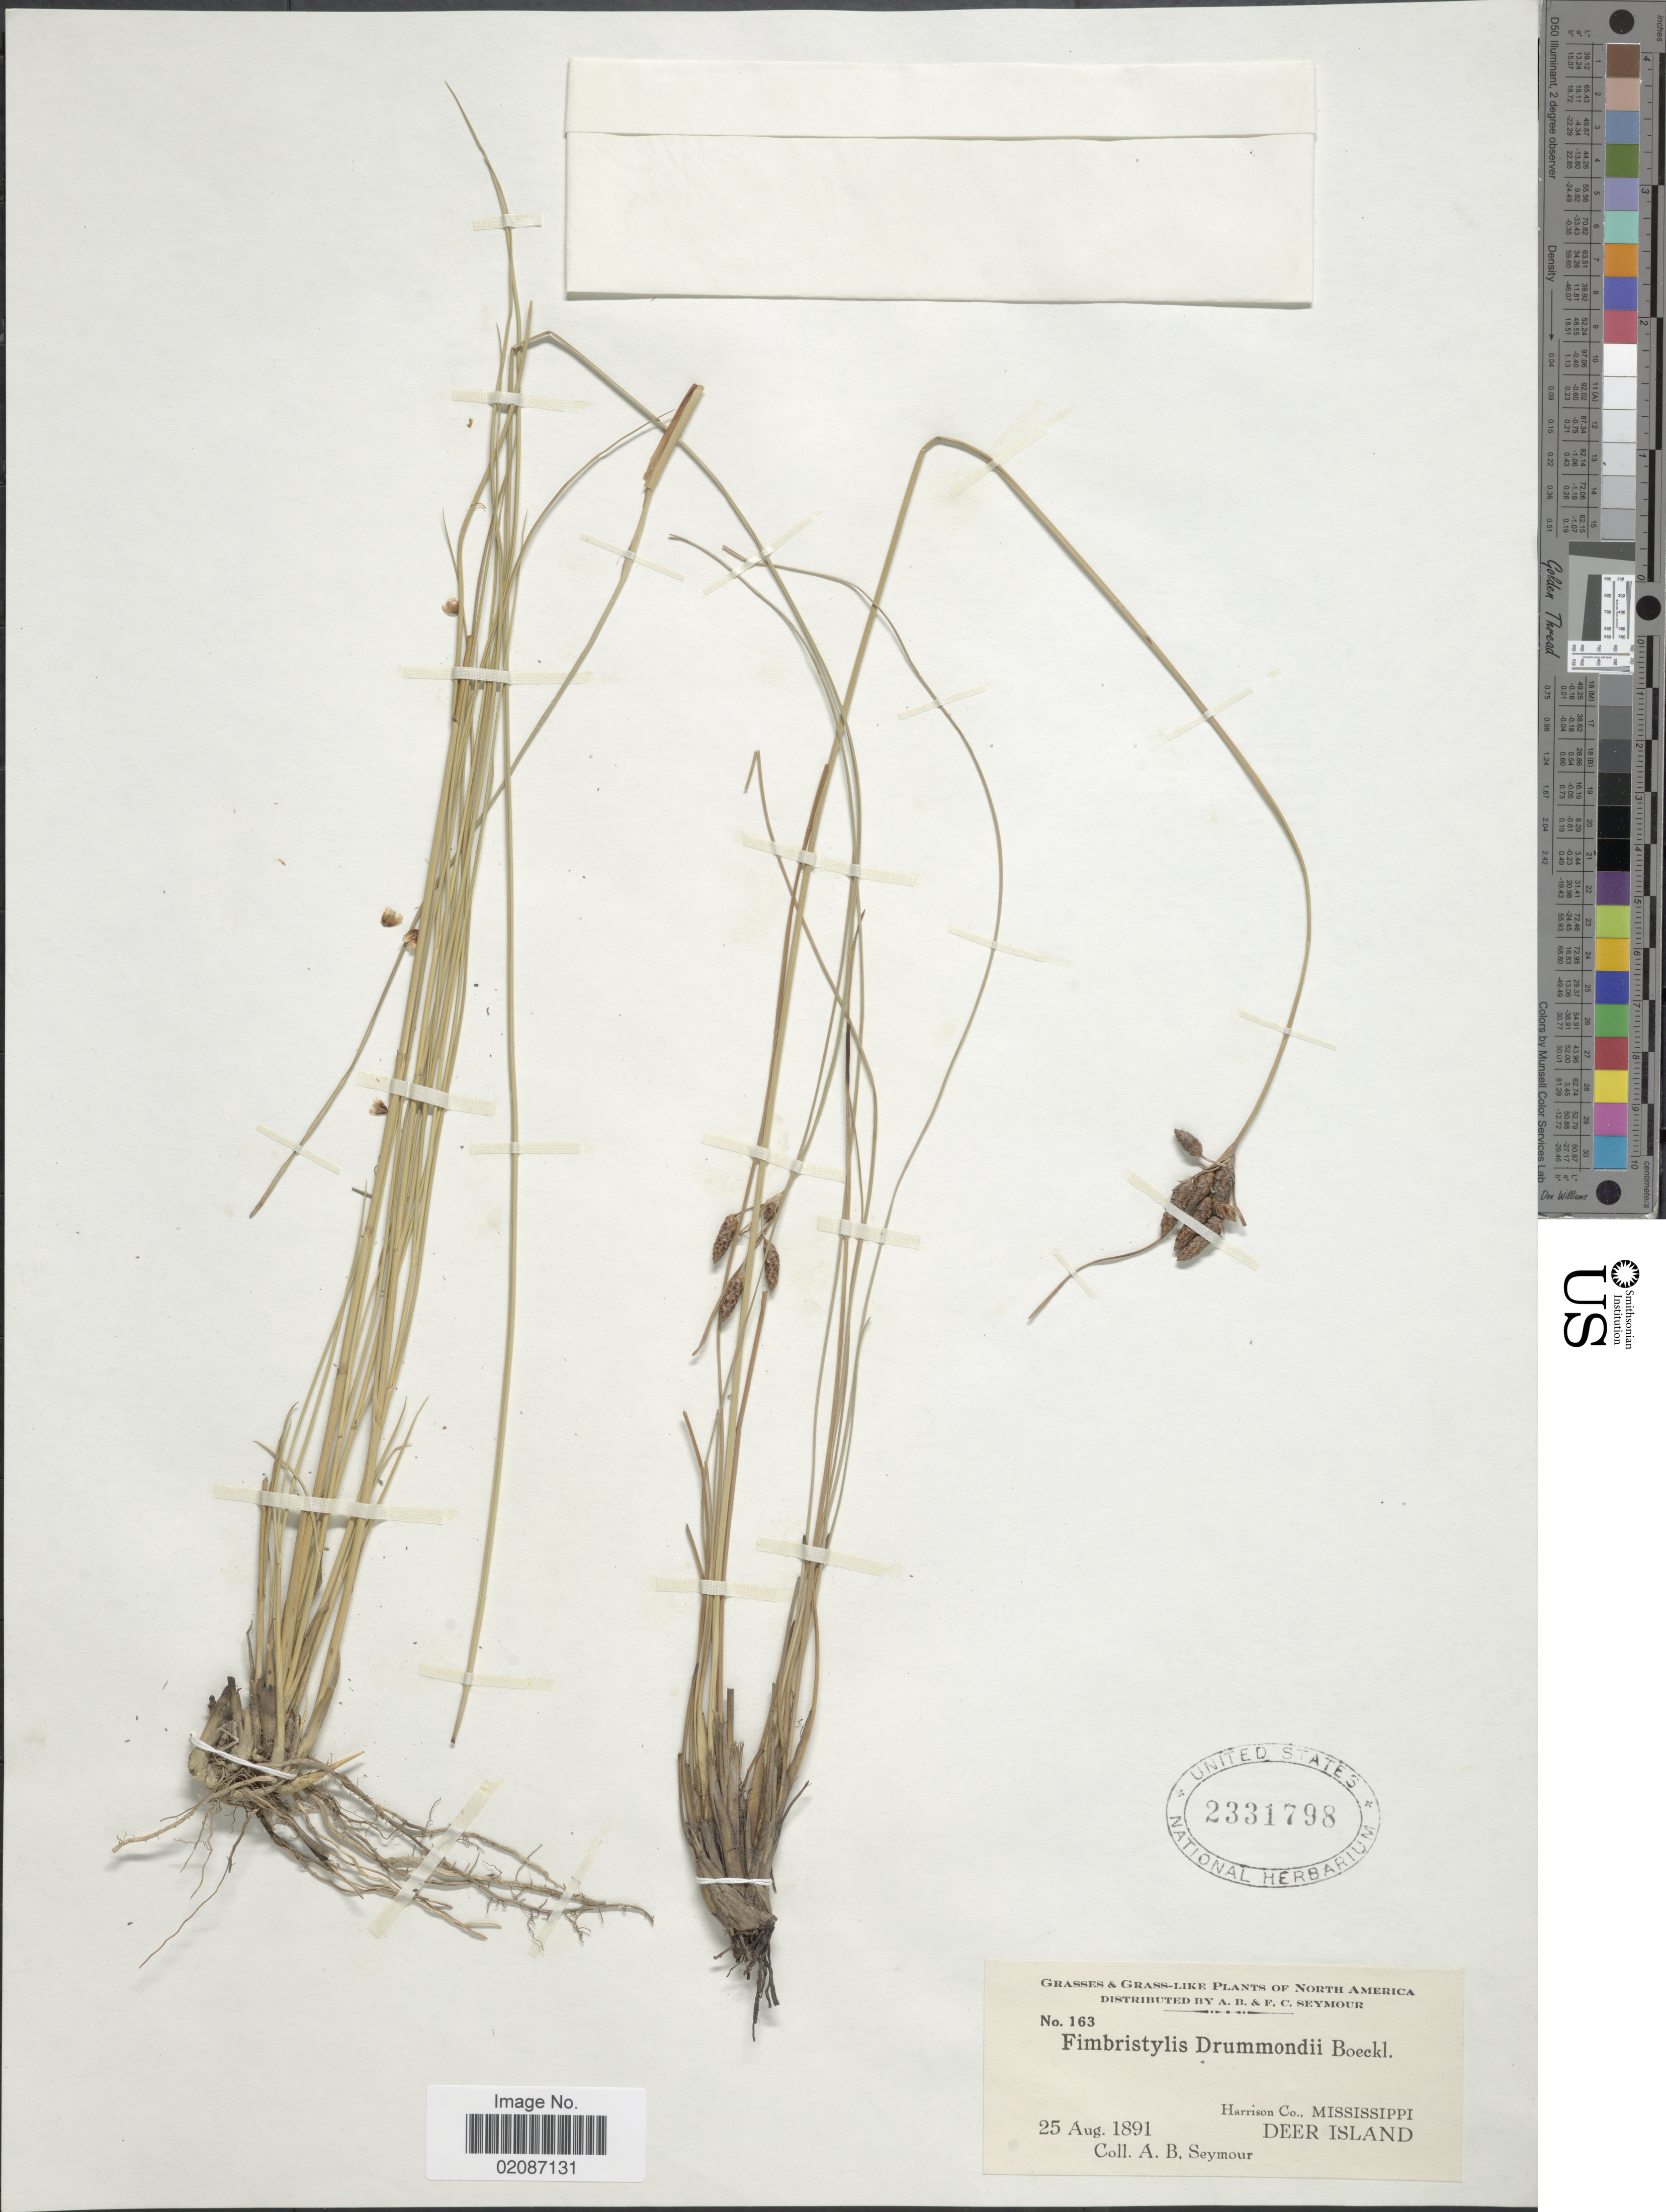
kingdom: Plantae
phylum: Tracheophyta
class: Liliopsida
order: Poales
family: Cyperaceae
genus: Fimbristylis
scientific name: Fimbristylis puberula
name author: (Michx.) Vahl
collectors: A. Seymour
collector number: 163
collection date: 1891-08-25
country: United States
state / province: Mississippi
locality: Harrison Co, Deer Island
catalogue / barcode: US 2331798